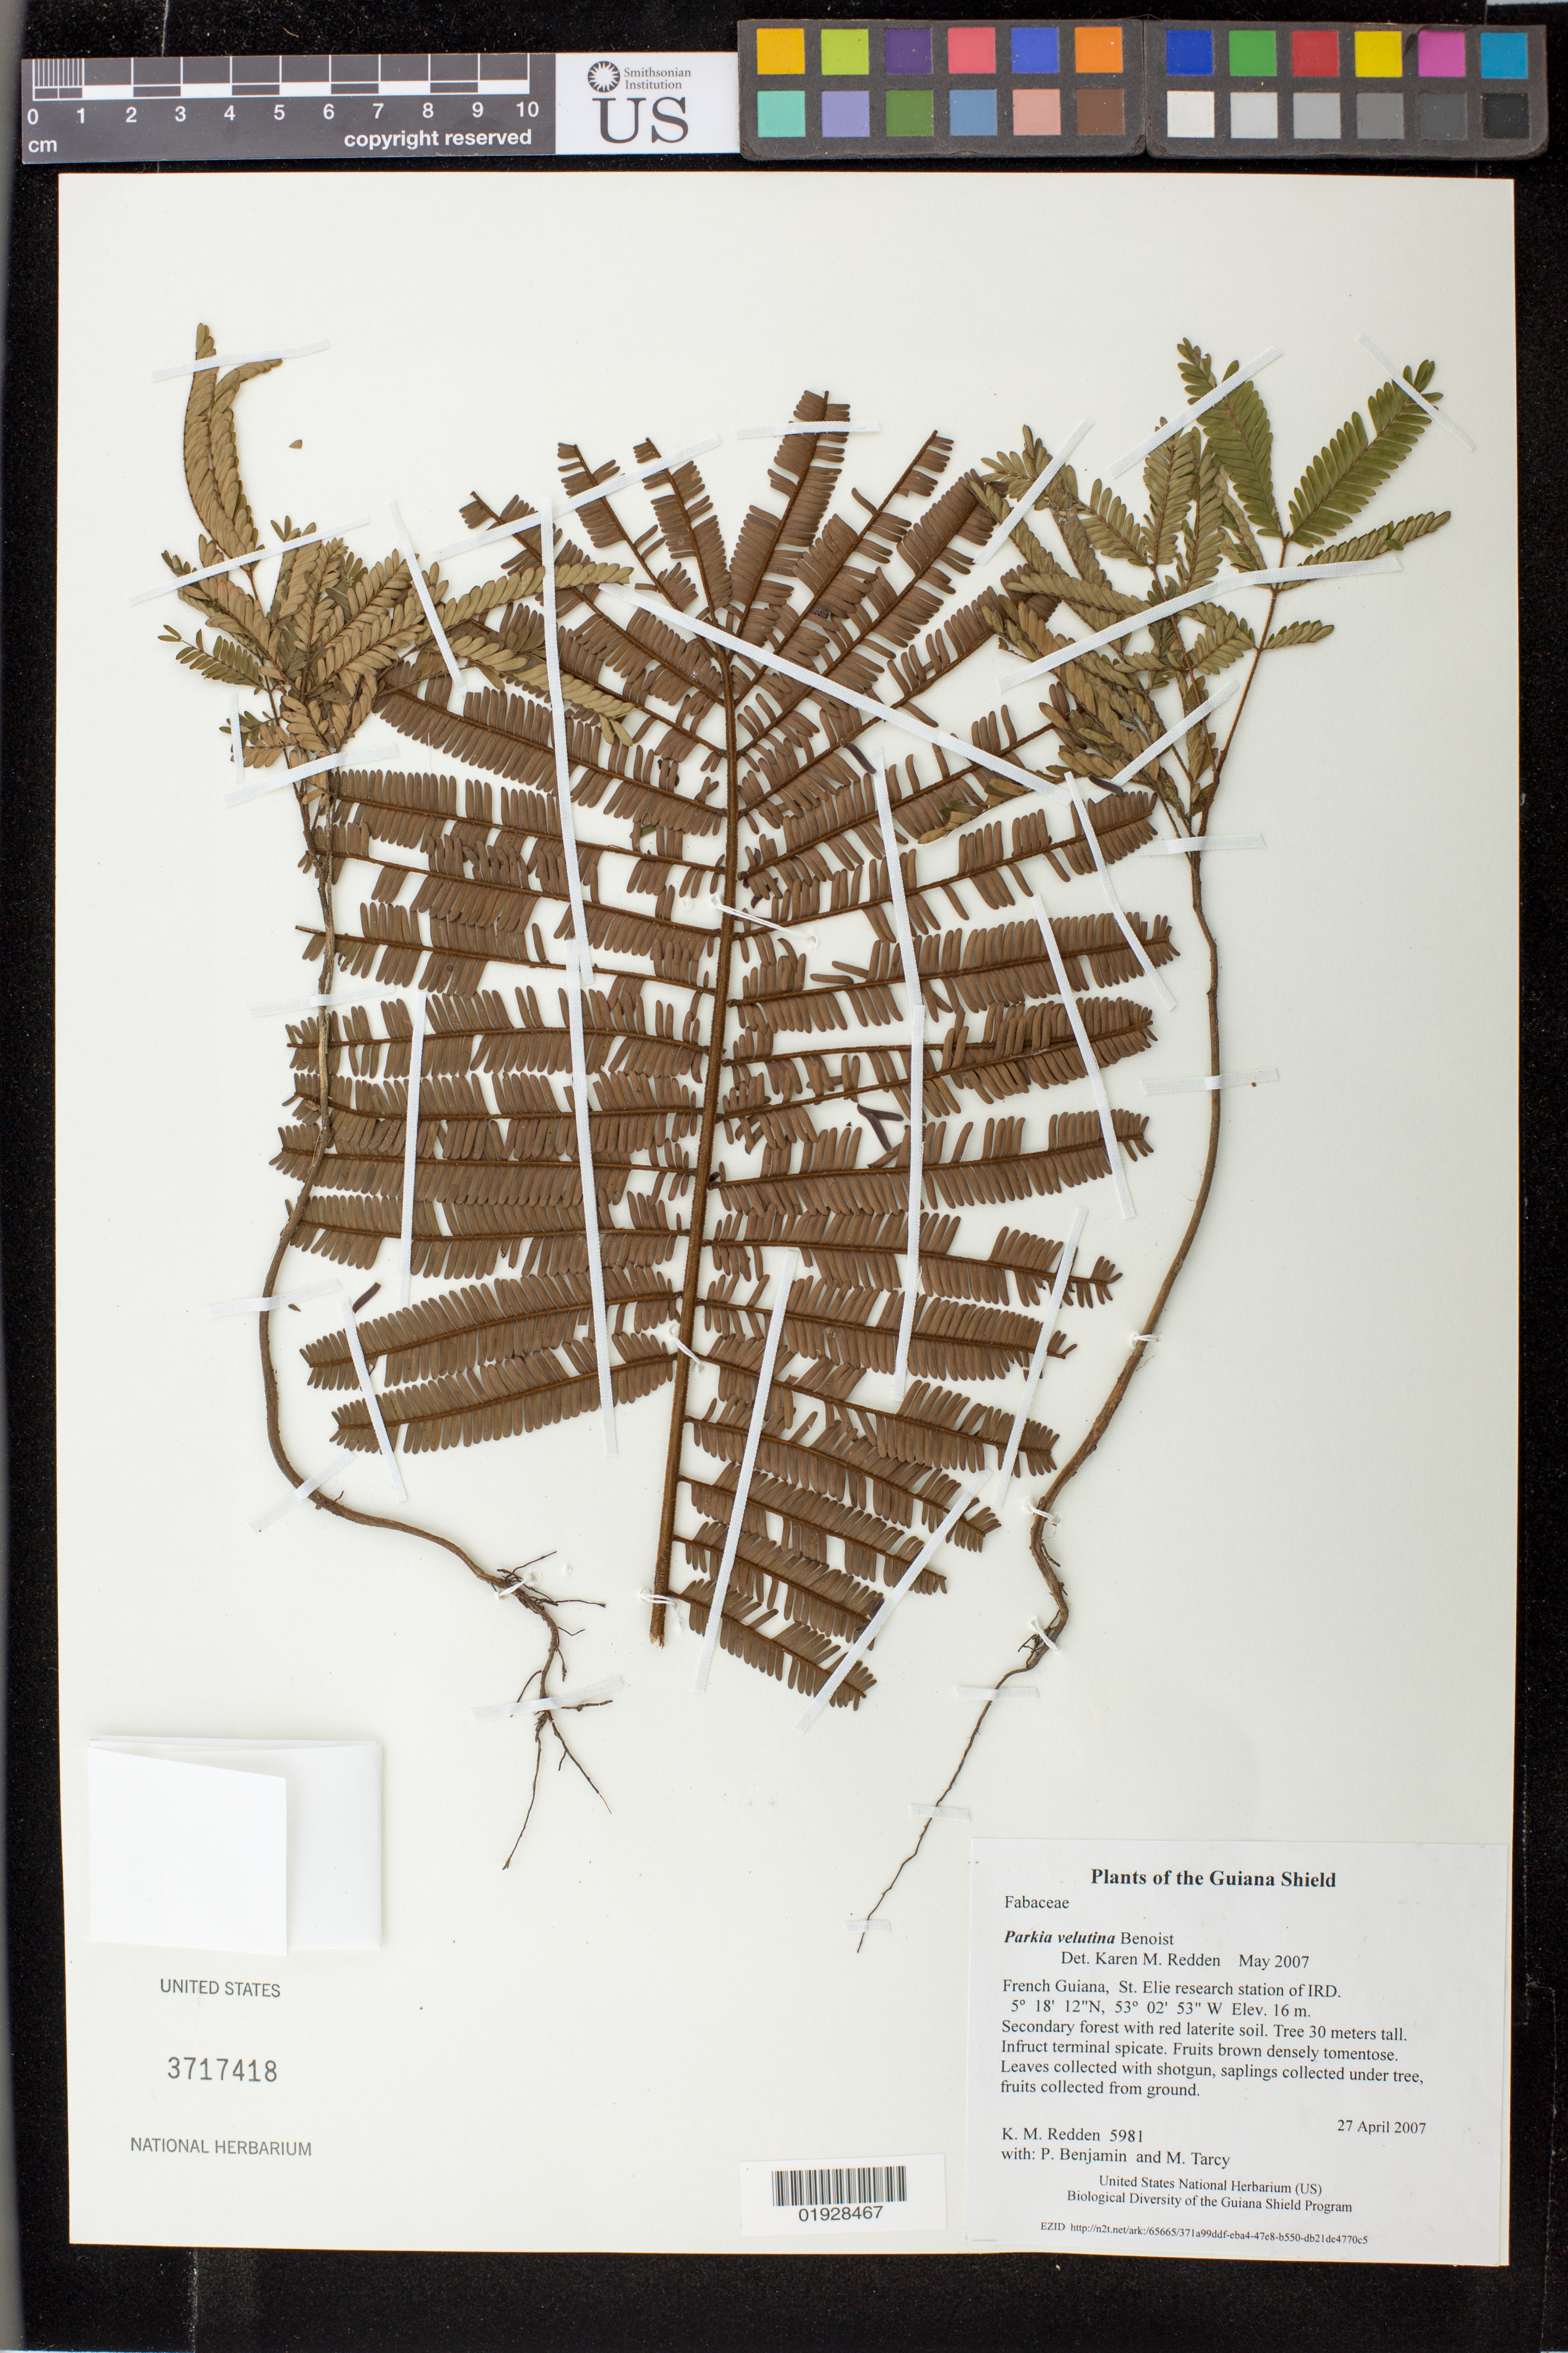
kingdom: Plantae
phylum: Tracheophyta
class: Magnoliopsida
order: Fabales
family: Fabaceae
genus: Parkia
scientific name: Parkia velutina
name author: Benoist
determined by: Redden, K. M.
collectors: K. M. Redden, P. Benjamin & M. Tarcy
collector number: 5981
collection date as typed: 27 April 2007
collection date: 2007-04-27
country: French Guiana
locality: St. Elie research station of IRD.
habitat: Secondary forest with red laterite soil.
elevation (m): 16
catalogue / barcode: US 3717418